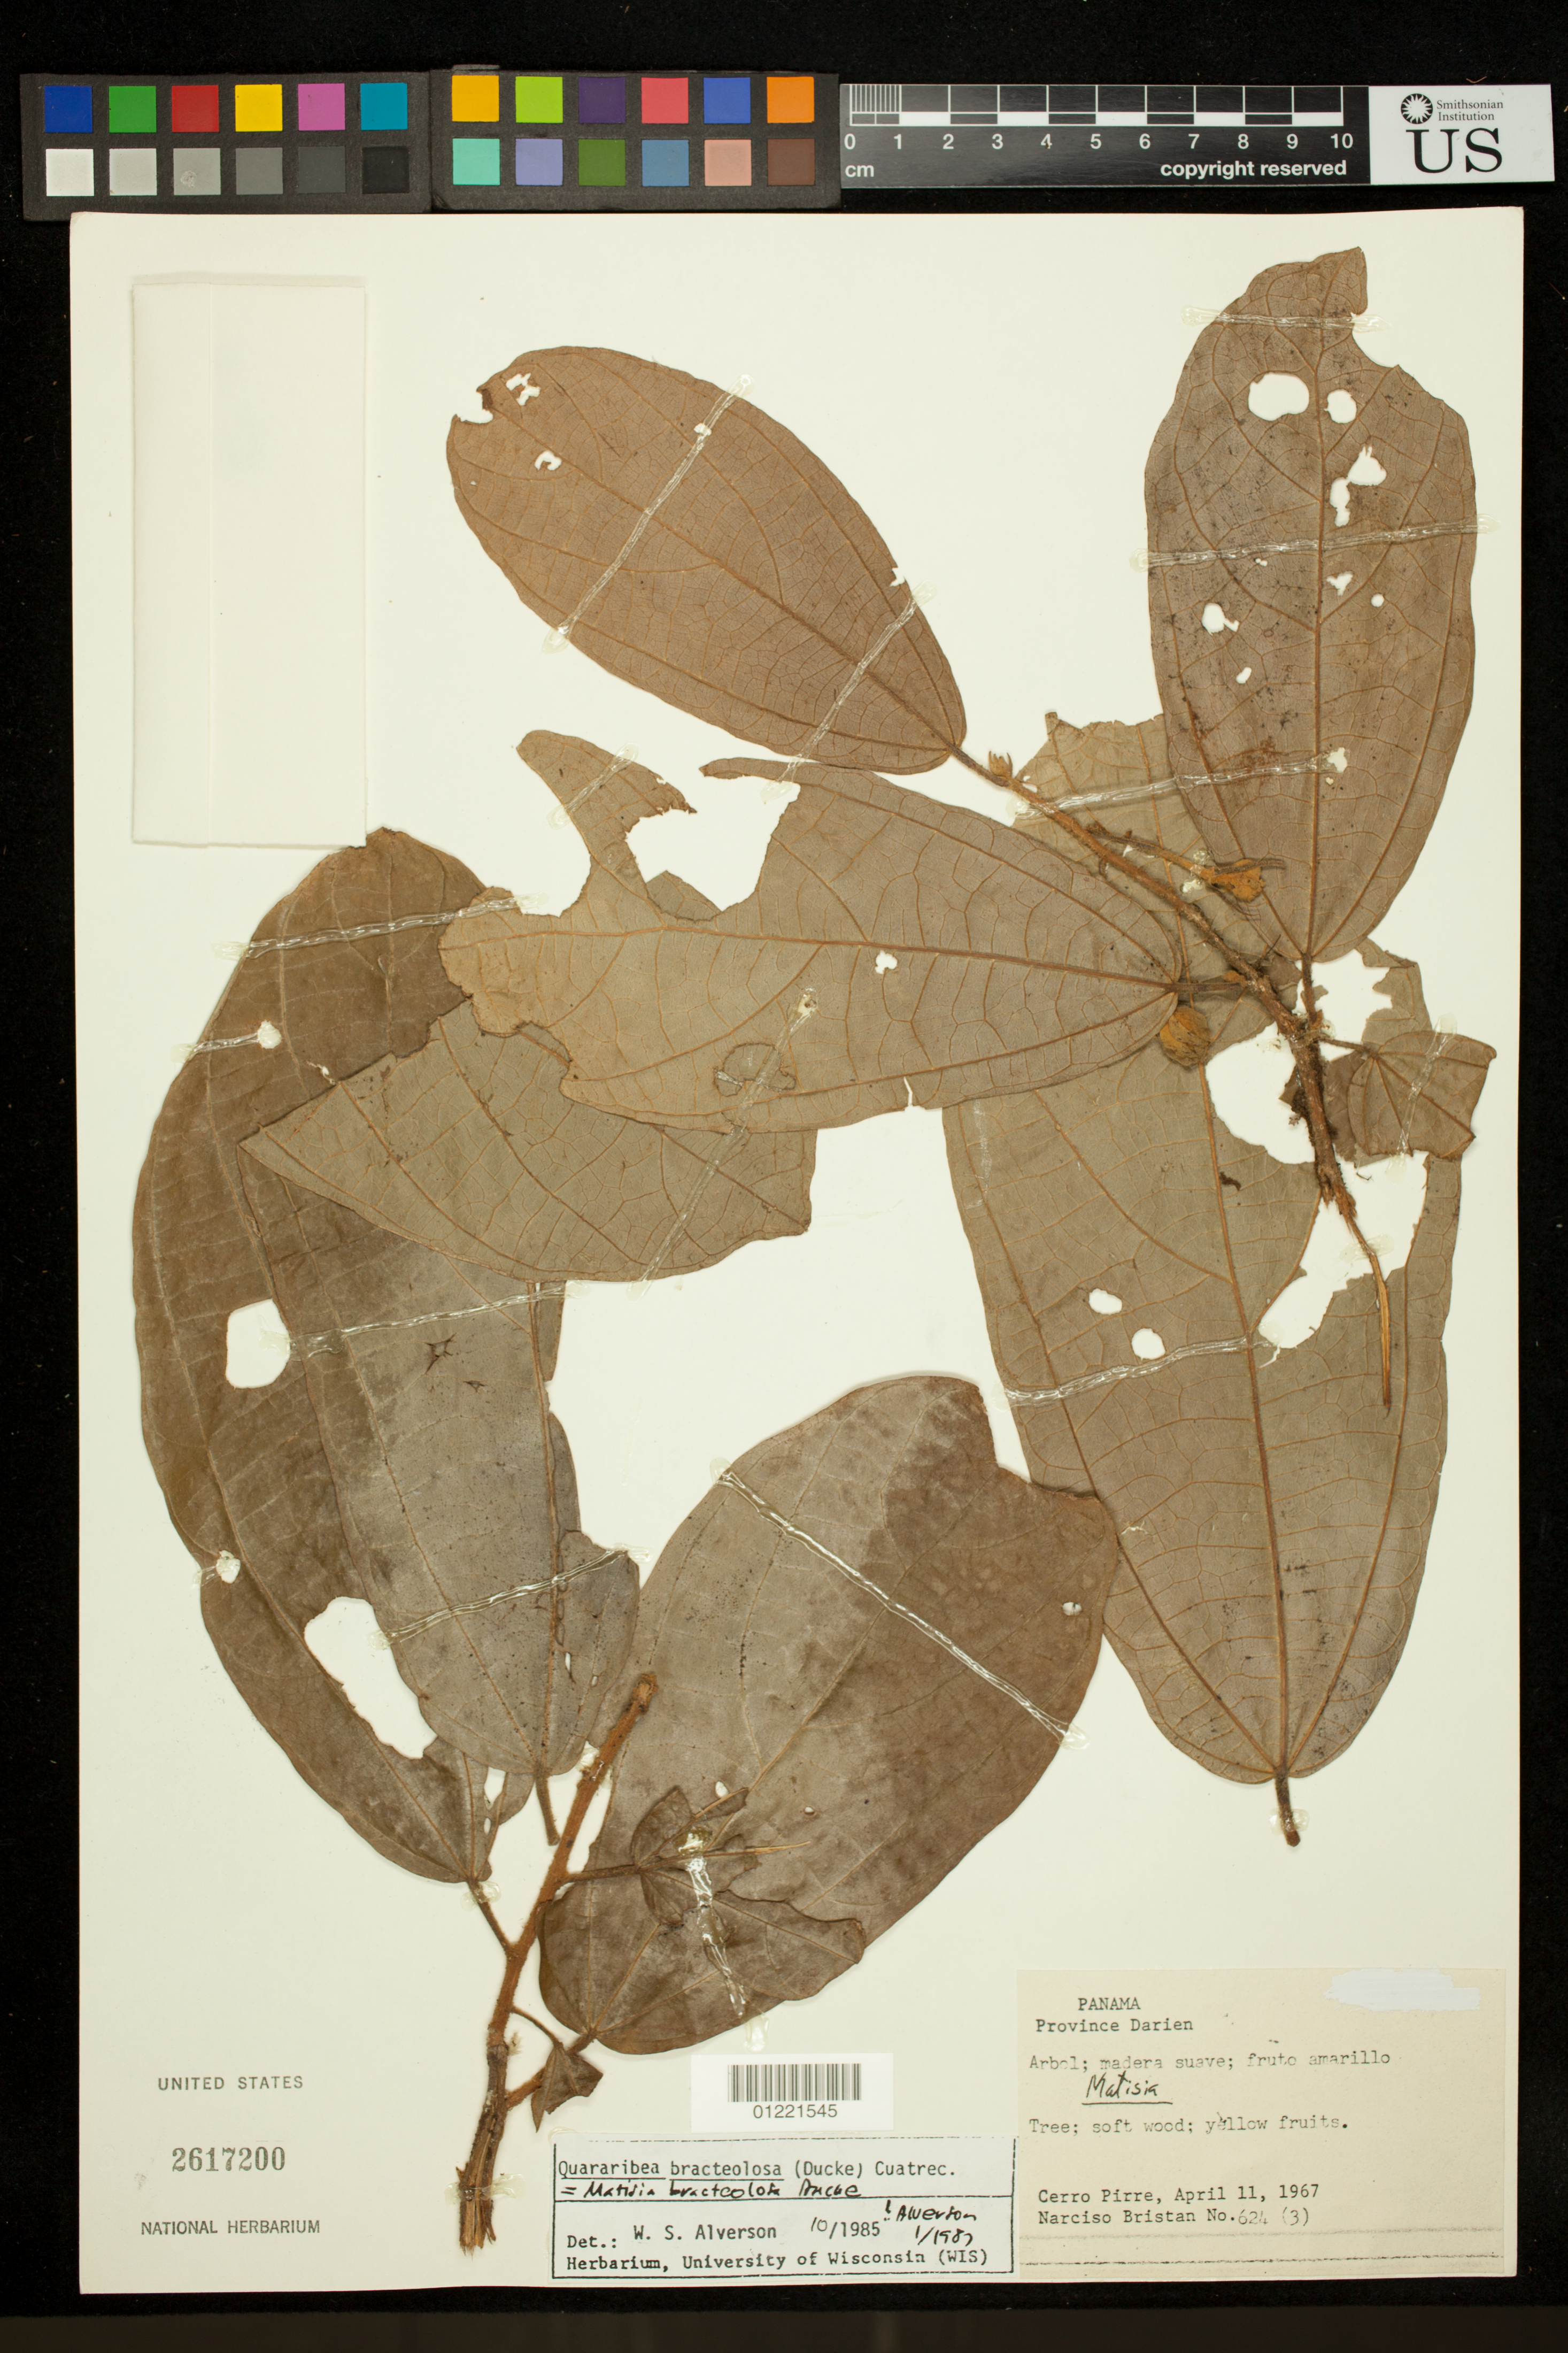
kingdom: Plantae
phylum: Tracheophyta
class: Magnoliopsida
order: Malvales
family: Malvaceae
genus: Matisia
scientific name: Matisia bracteolosa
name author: Ducke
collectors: N. Bristan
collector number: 624 (3)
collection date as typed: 11 Apr 1967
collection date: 1967-04-11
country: Panama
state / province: Darién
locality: Cerro Pirre.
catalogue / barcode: US 2617200